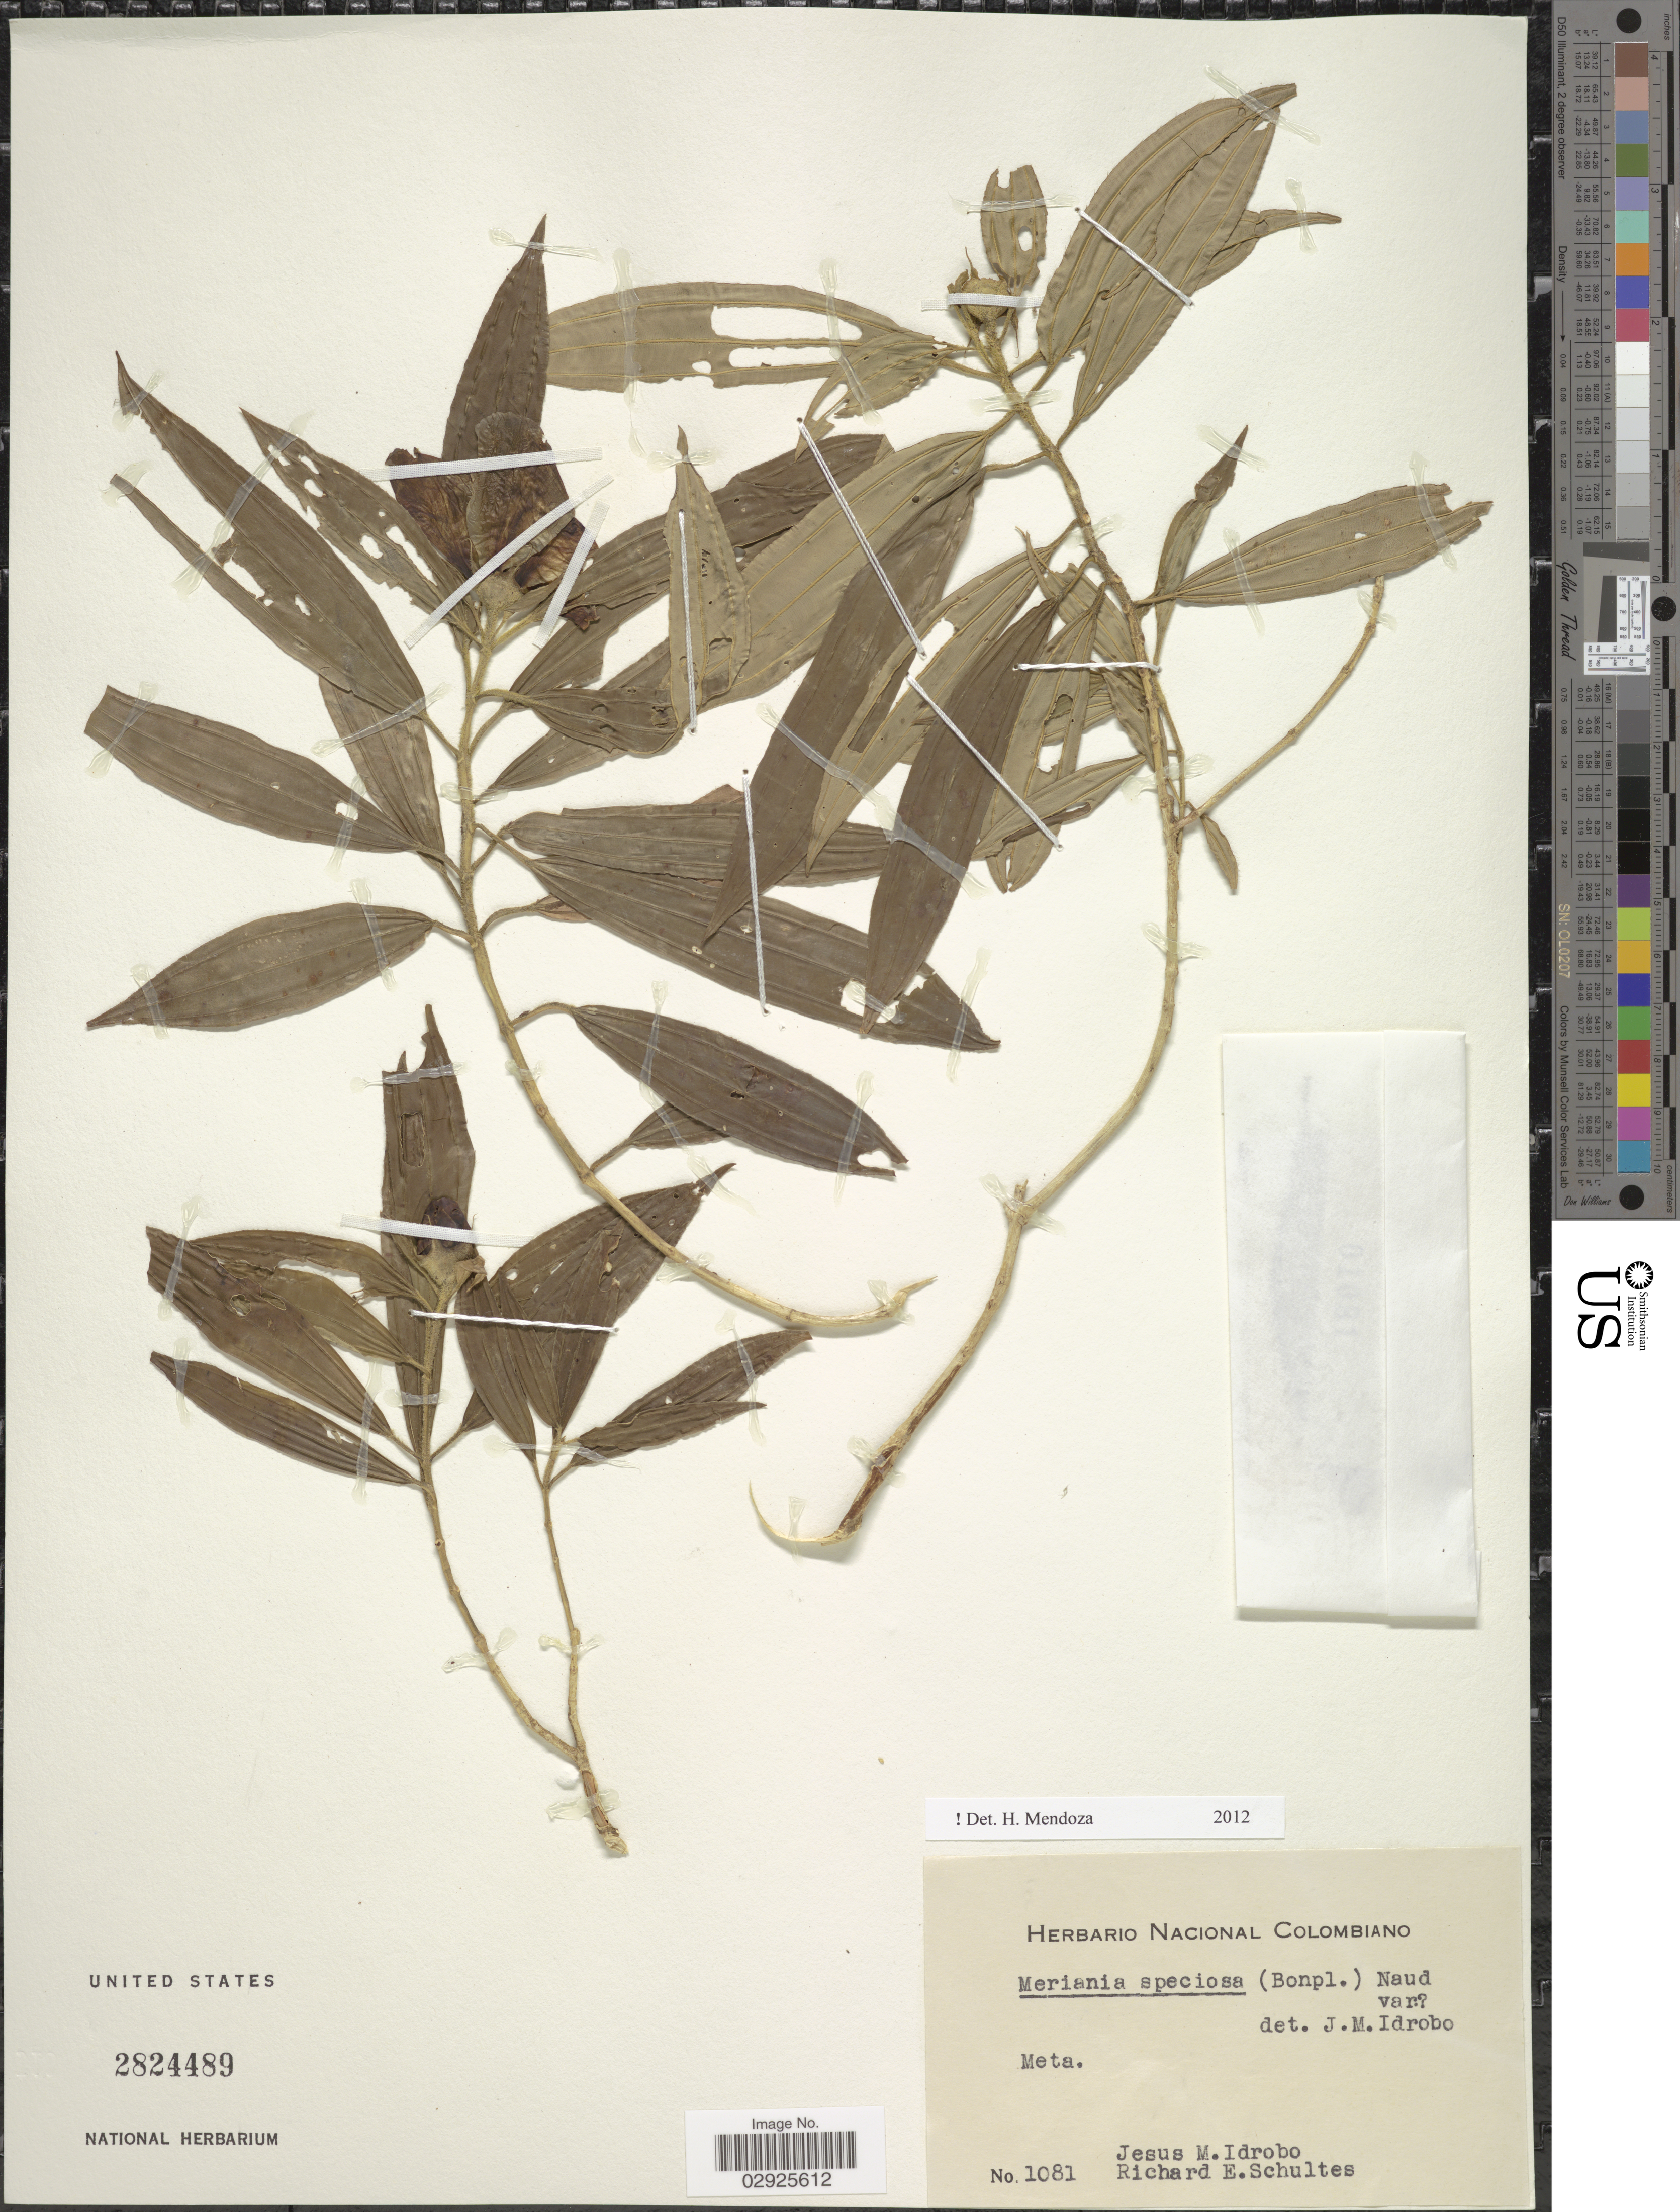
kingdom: Plantae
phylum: Tracheophyta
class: Magnoliopsida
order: Myrtales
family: Melastomataceae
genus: Meriania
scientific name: Meriania speciosa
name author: (Bonpl.) Naudin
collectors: J. M. Idrobo & R. E. Schultes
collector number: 1081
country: Colombia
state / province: Meta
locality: Meta.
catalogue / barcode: US 2824489